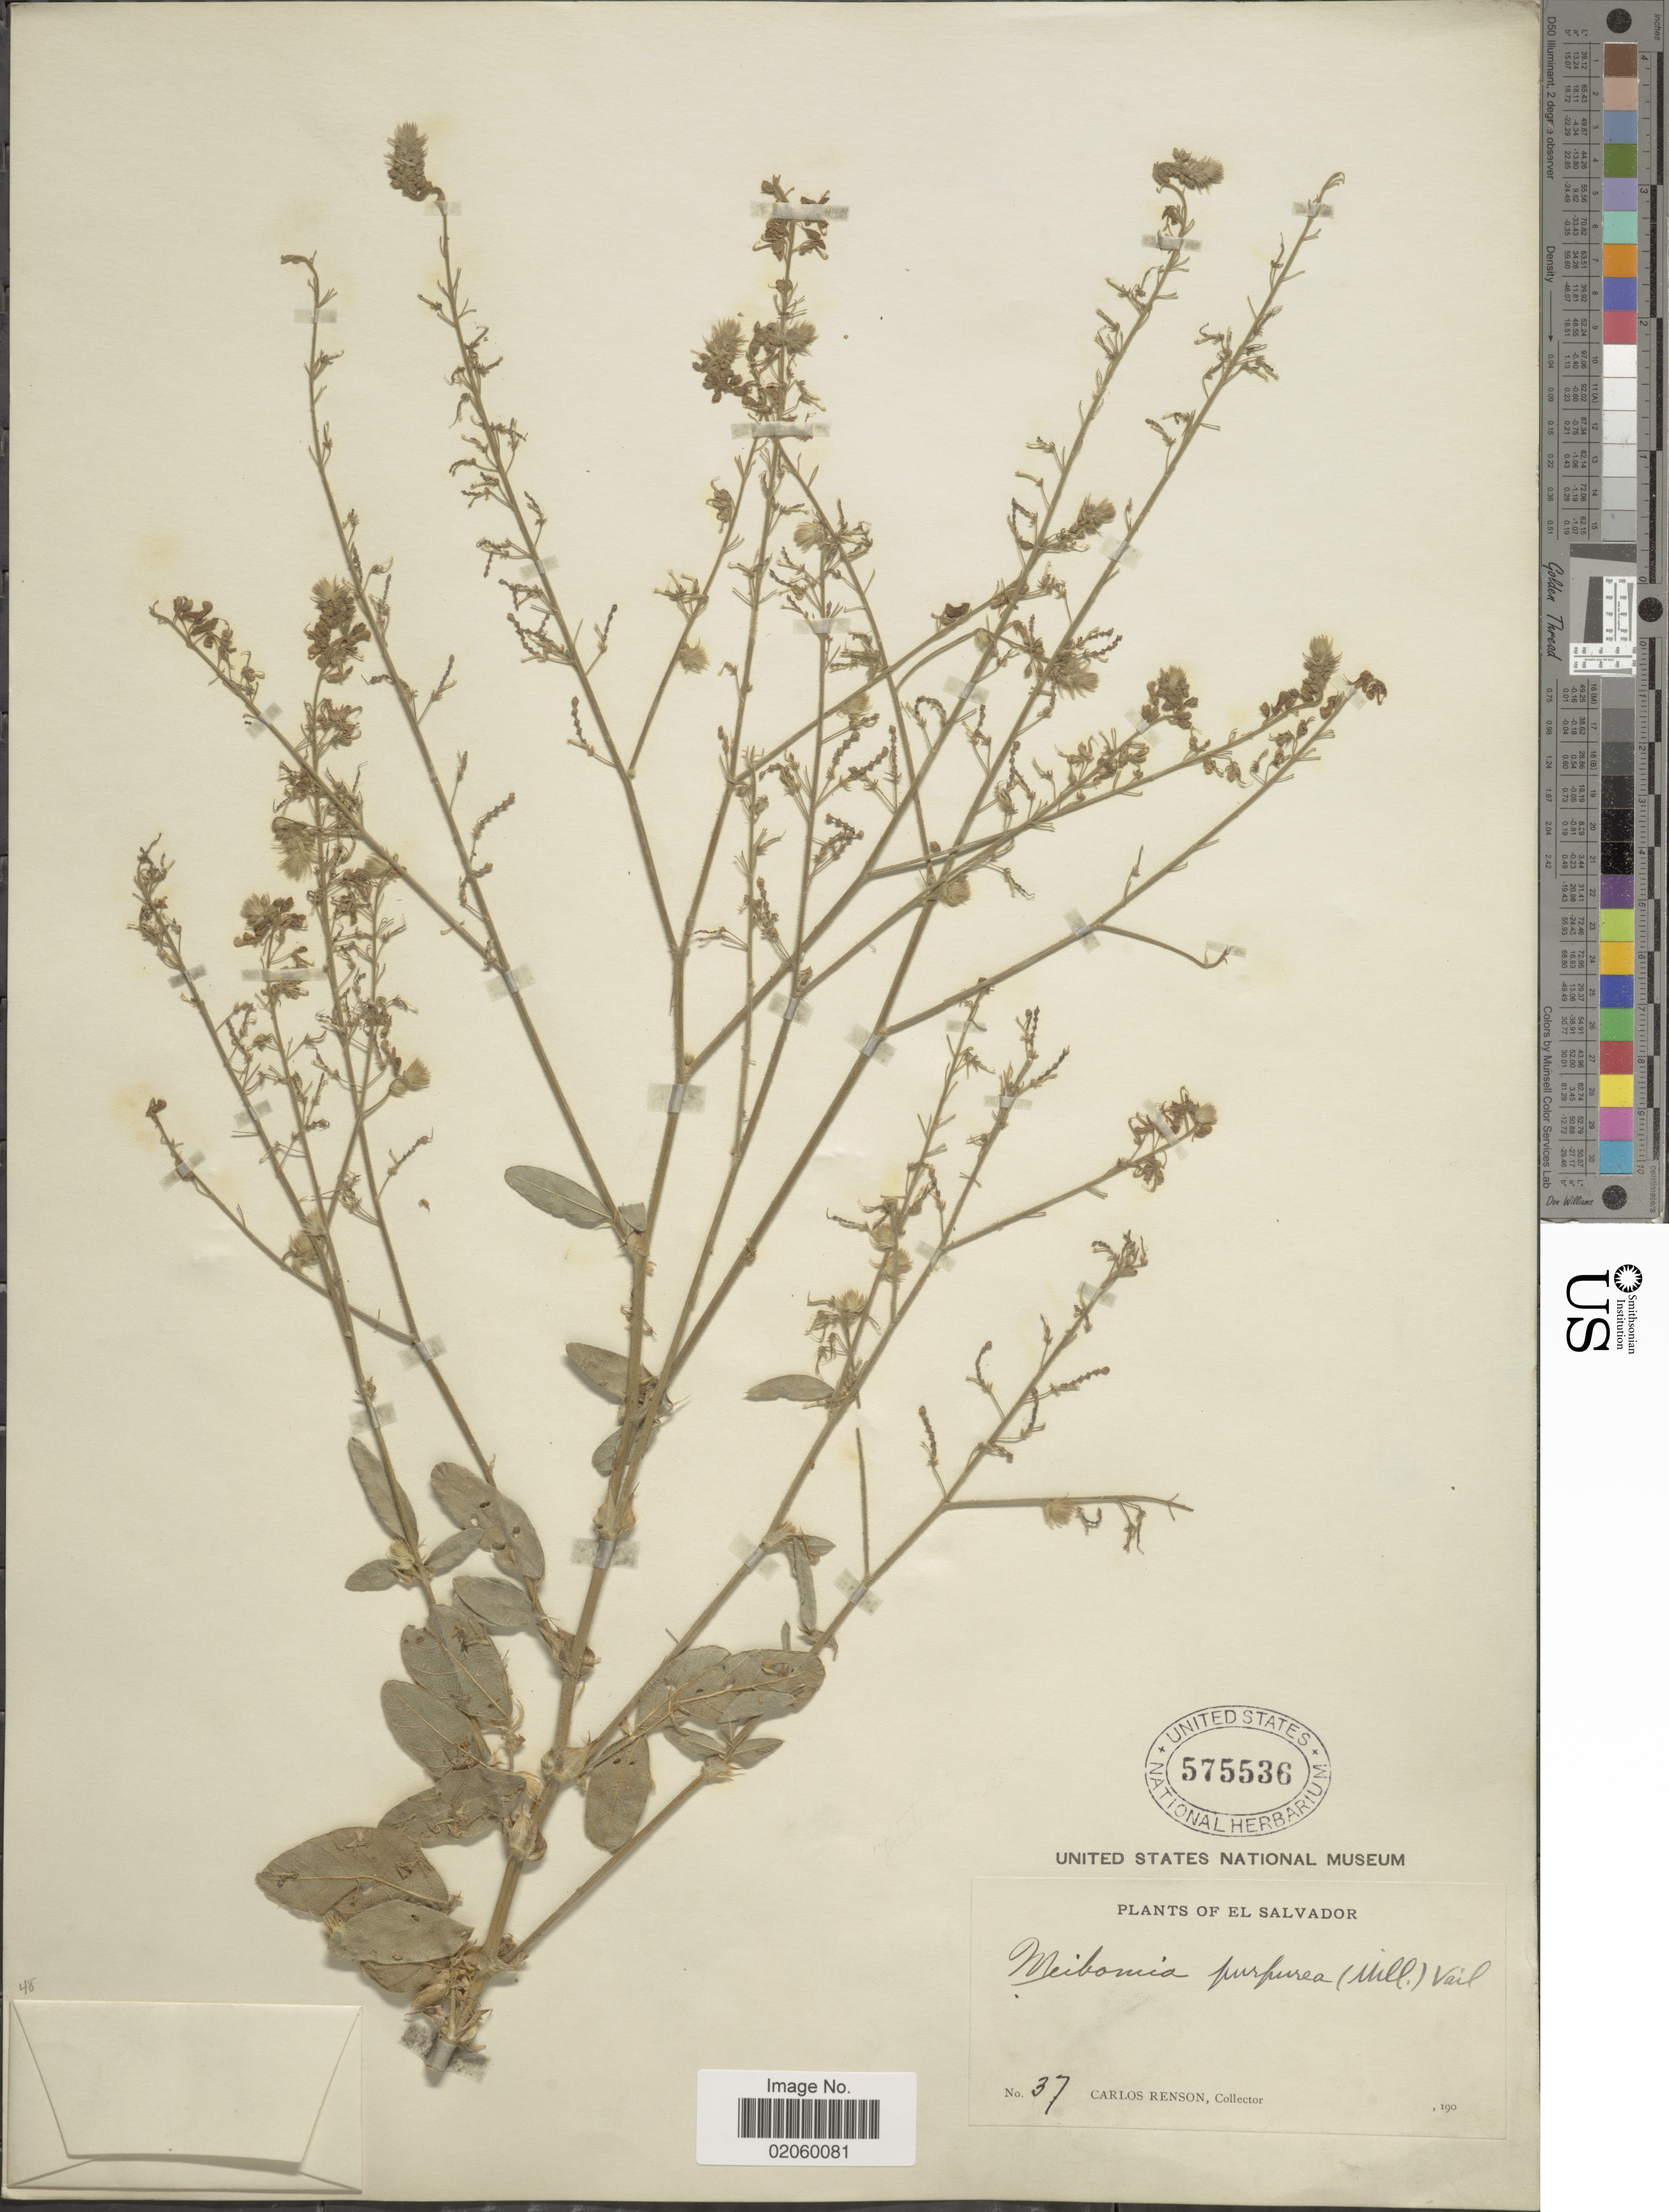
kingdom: Plantae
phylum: Tracheophyta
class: Magnoliopsida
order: Fabales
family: Fabaceae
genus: Desmodium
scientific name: Desmodium tortuosum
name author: (Sw.) DC.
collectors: C. Renson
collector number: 37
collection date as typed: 190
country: El Salvador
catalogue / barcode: US 575536